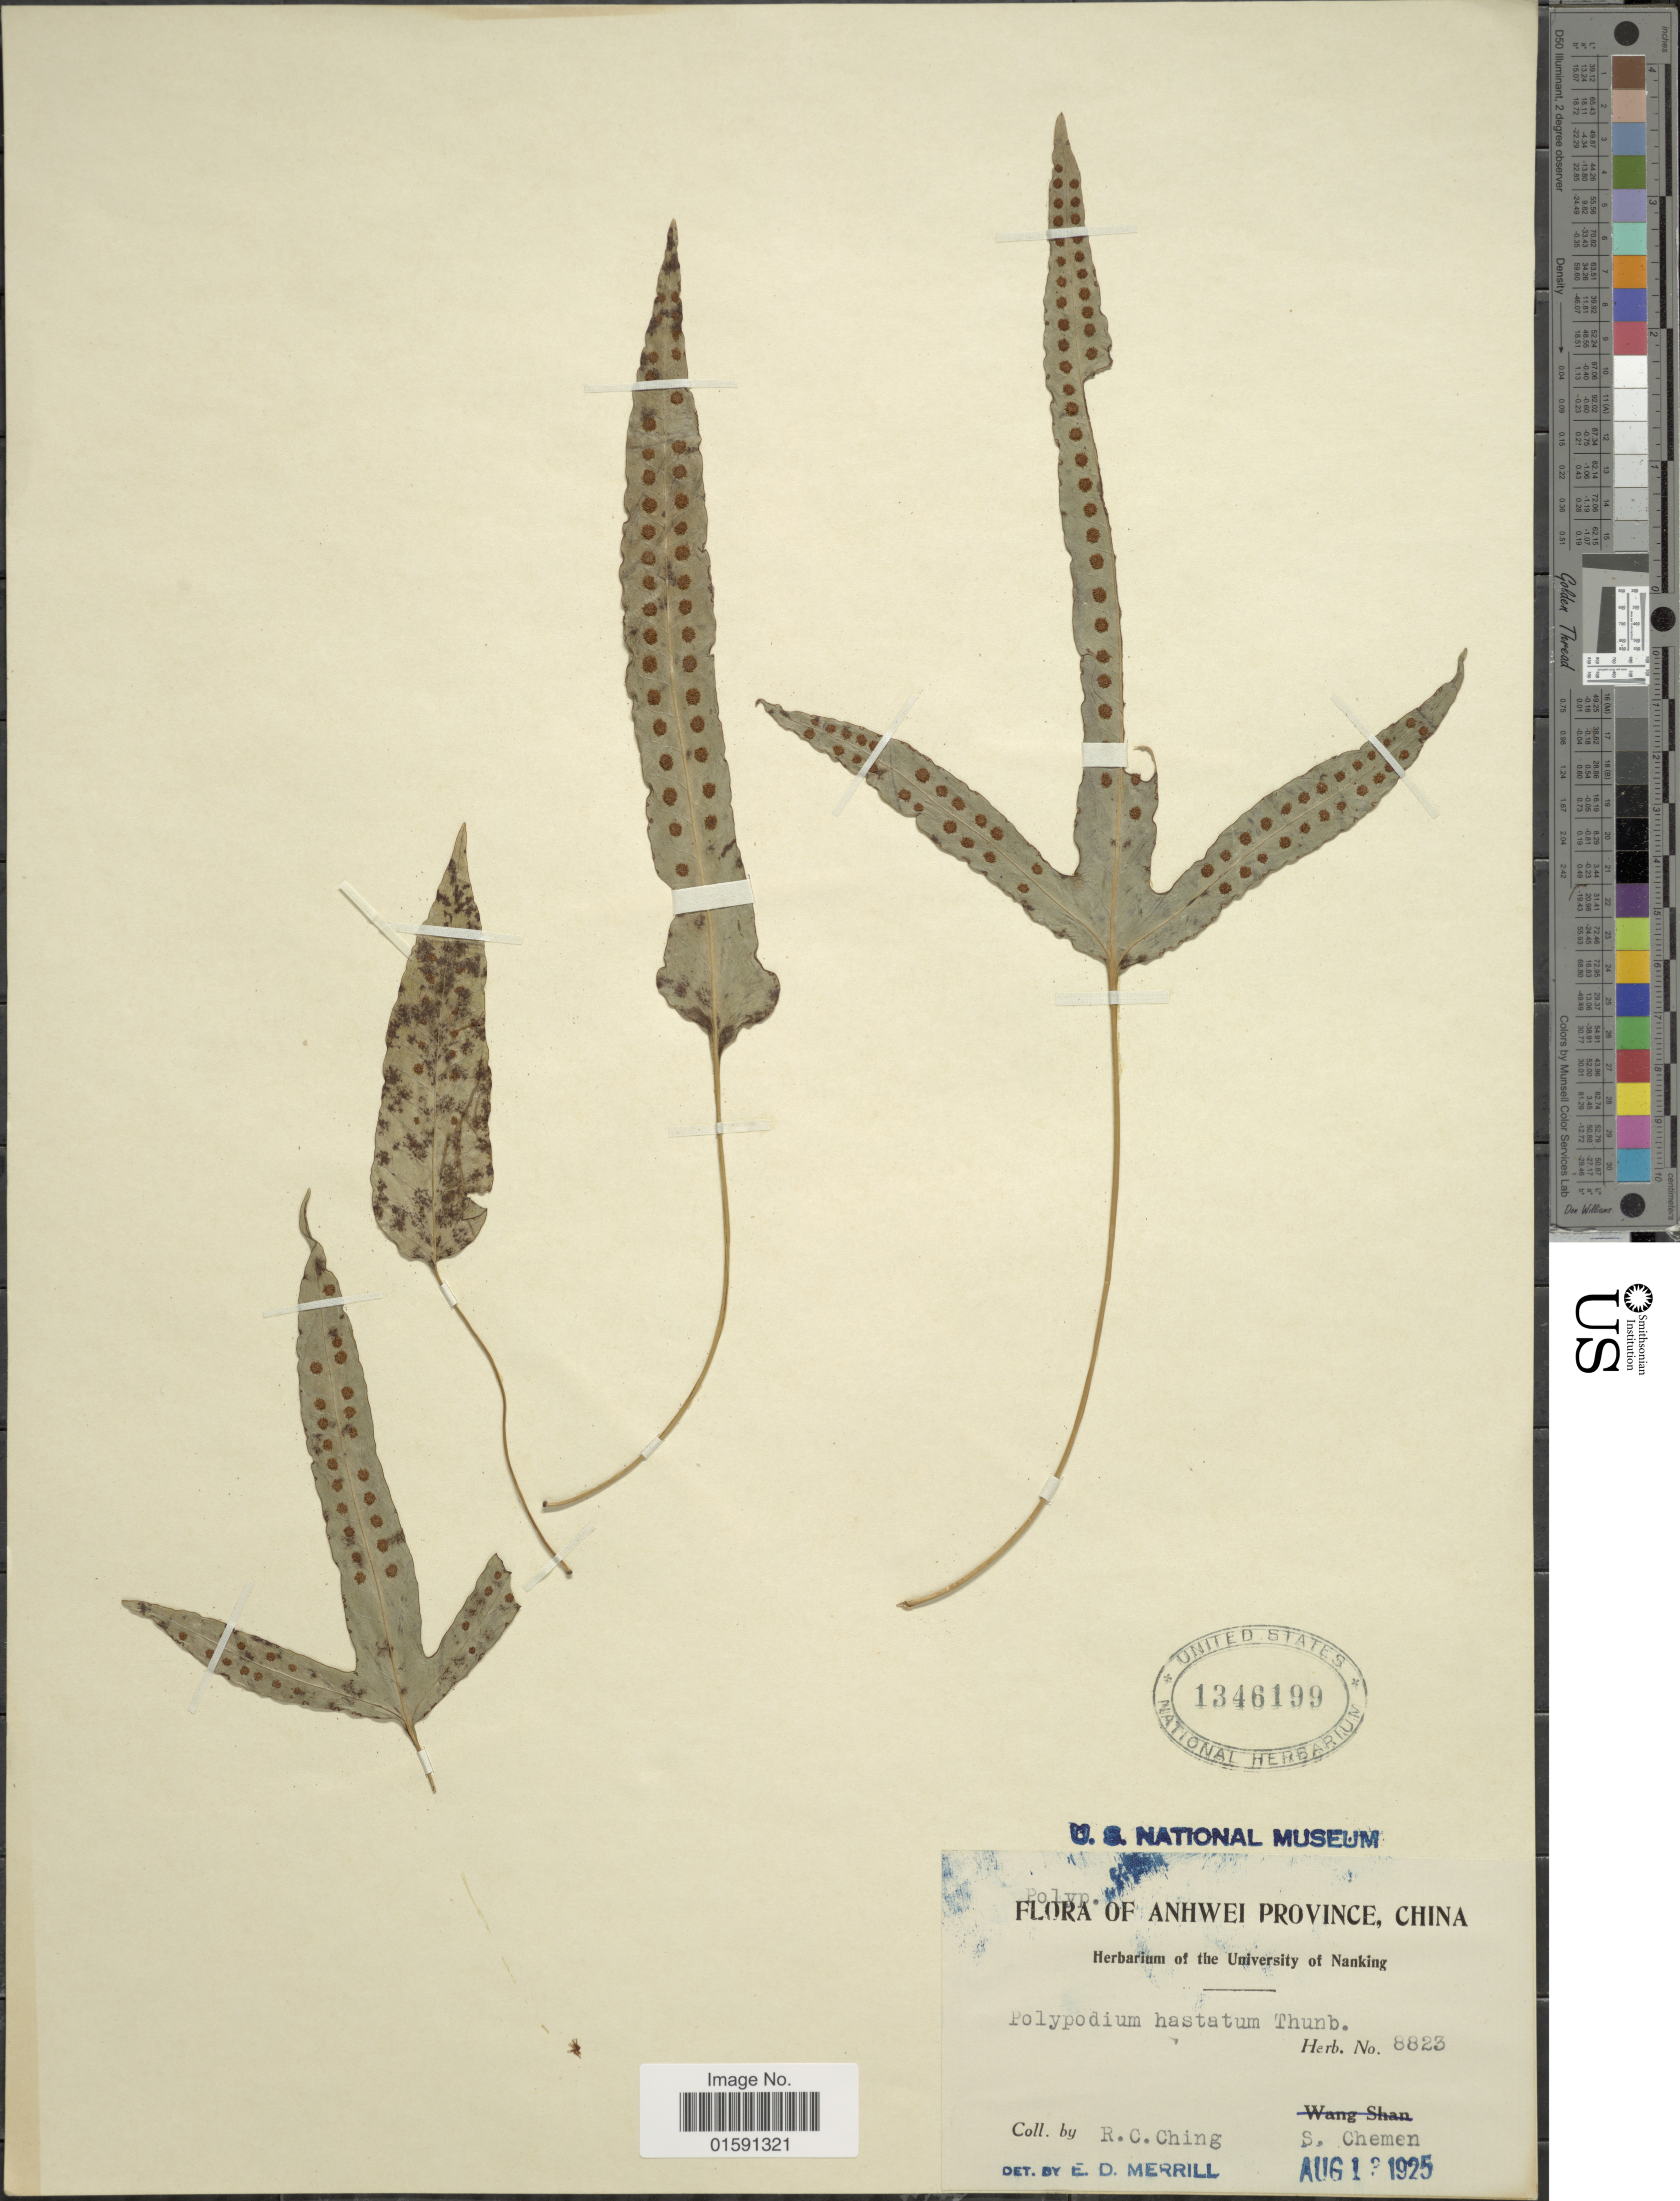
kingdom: Plantae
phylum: Tracheophyta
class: Polypodiopsida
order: Polypodiales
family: Polypodiaceae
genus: Selliguea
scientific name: Selliguea hastata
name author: (Thunb.) Fraser-Jenk.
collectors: R. C. Ching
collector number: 8823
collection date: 1925-08-12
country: China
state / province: Anhui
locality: Anhwei Province, China. S. Chemen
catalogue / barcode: US 1346199